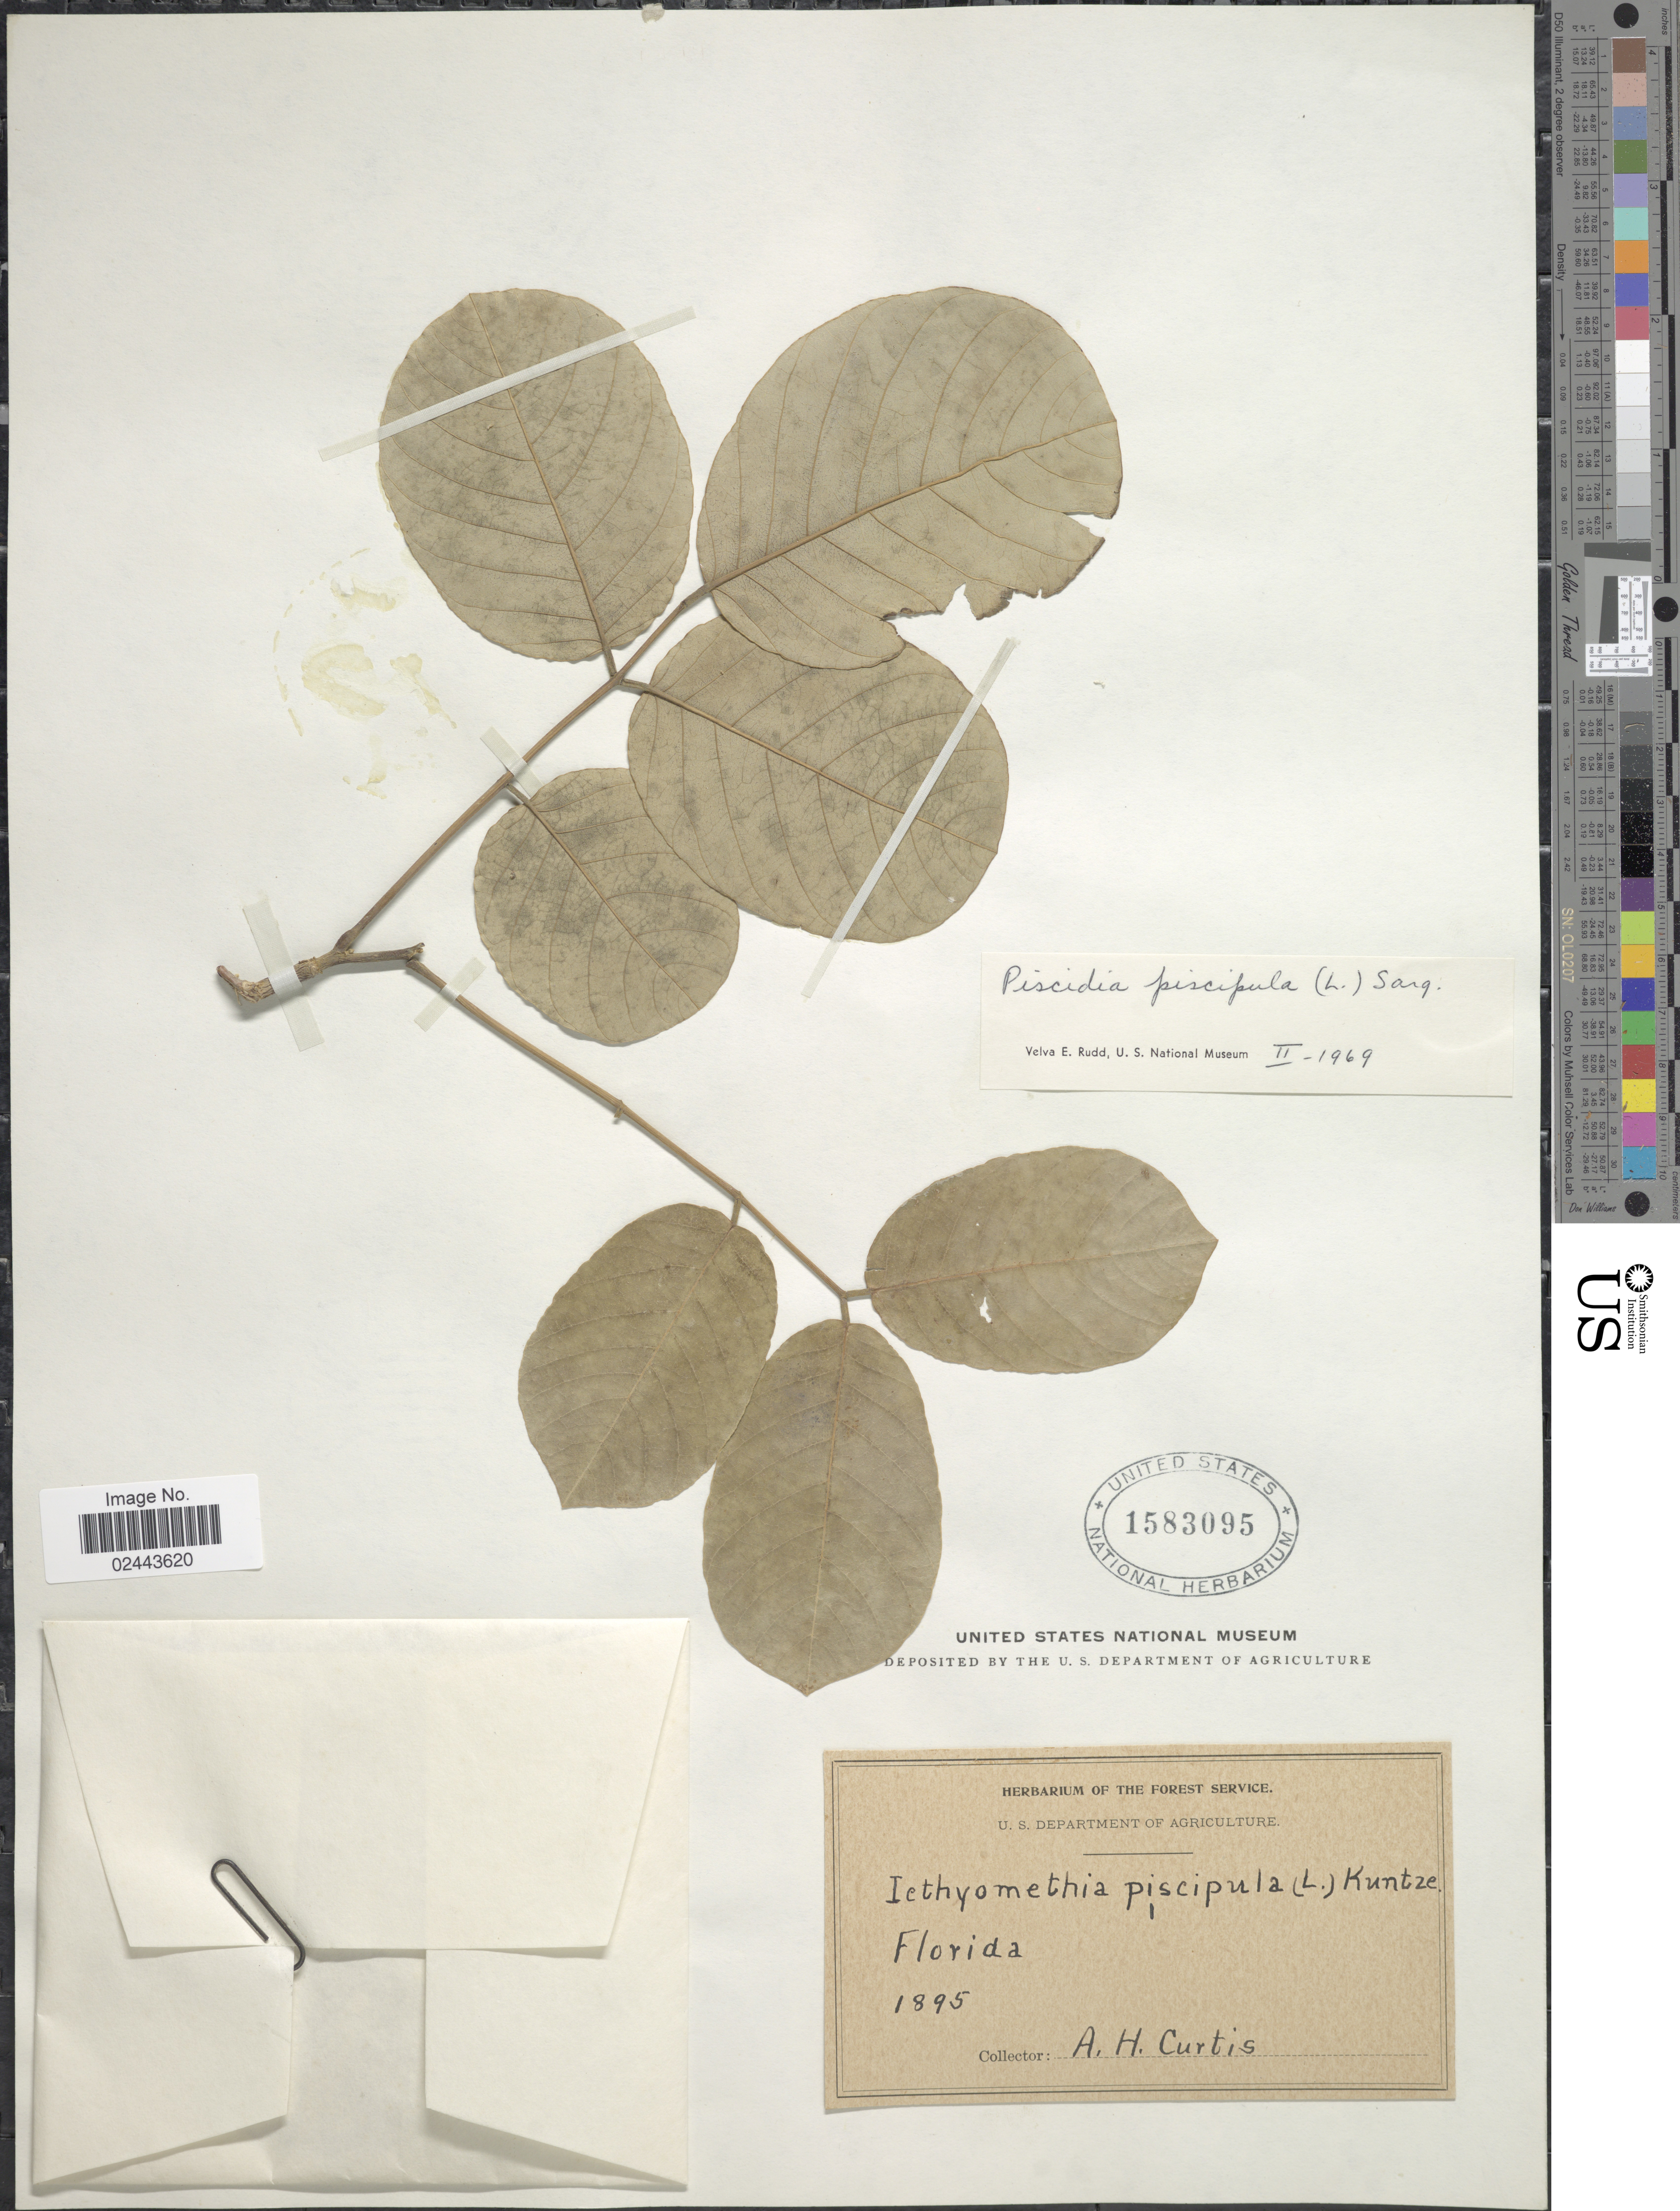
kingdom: Plantae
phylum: Tracheophyta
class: Magnoliopsida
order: Fabales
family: Fabaceae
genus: Piscidia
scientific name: Piscidia piscipula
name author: (L.) Sarg.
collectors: A. Curtis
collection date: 1895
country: United States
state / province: Florida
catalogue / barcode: US 1583095